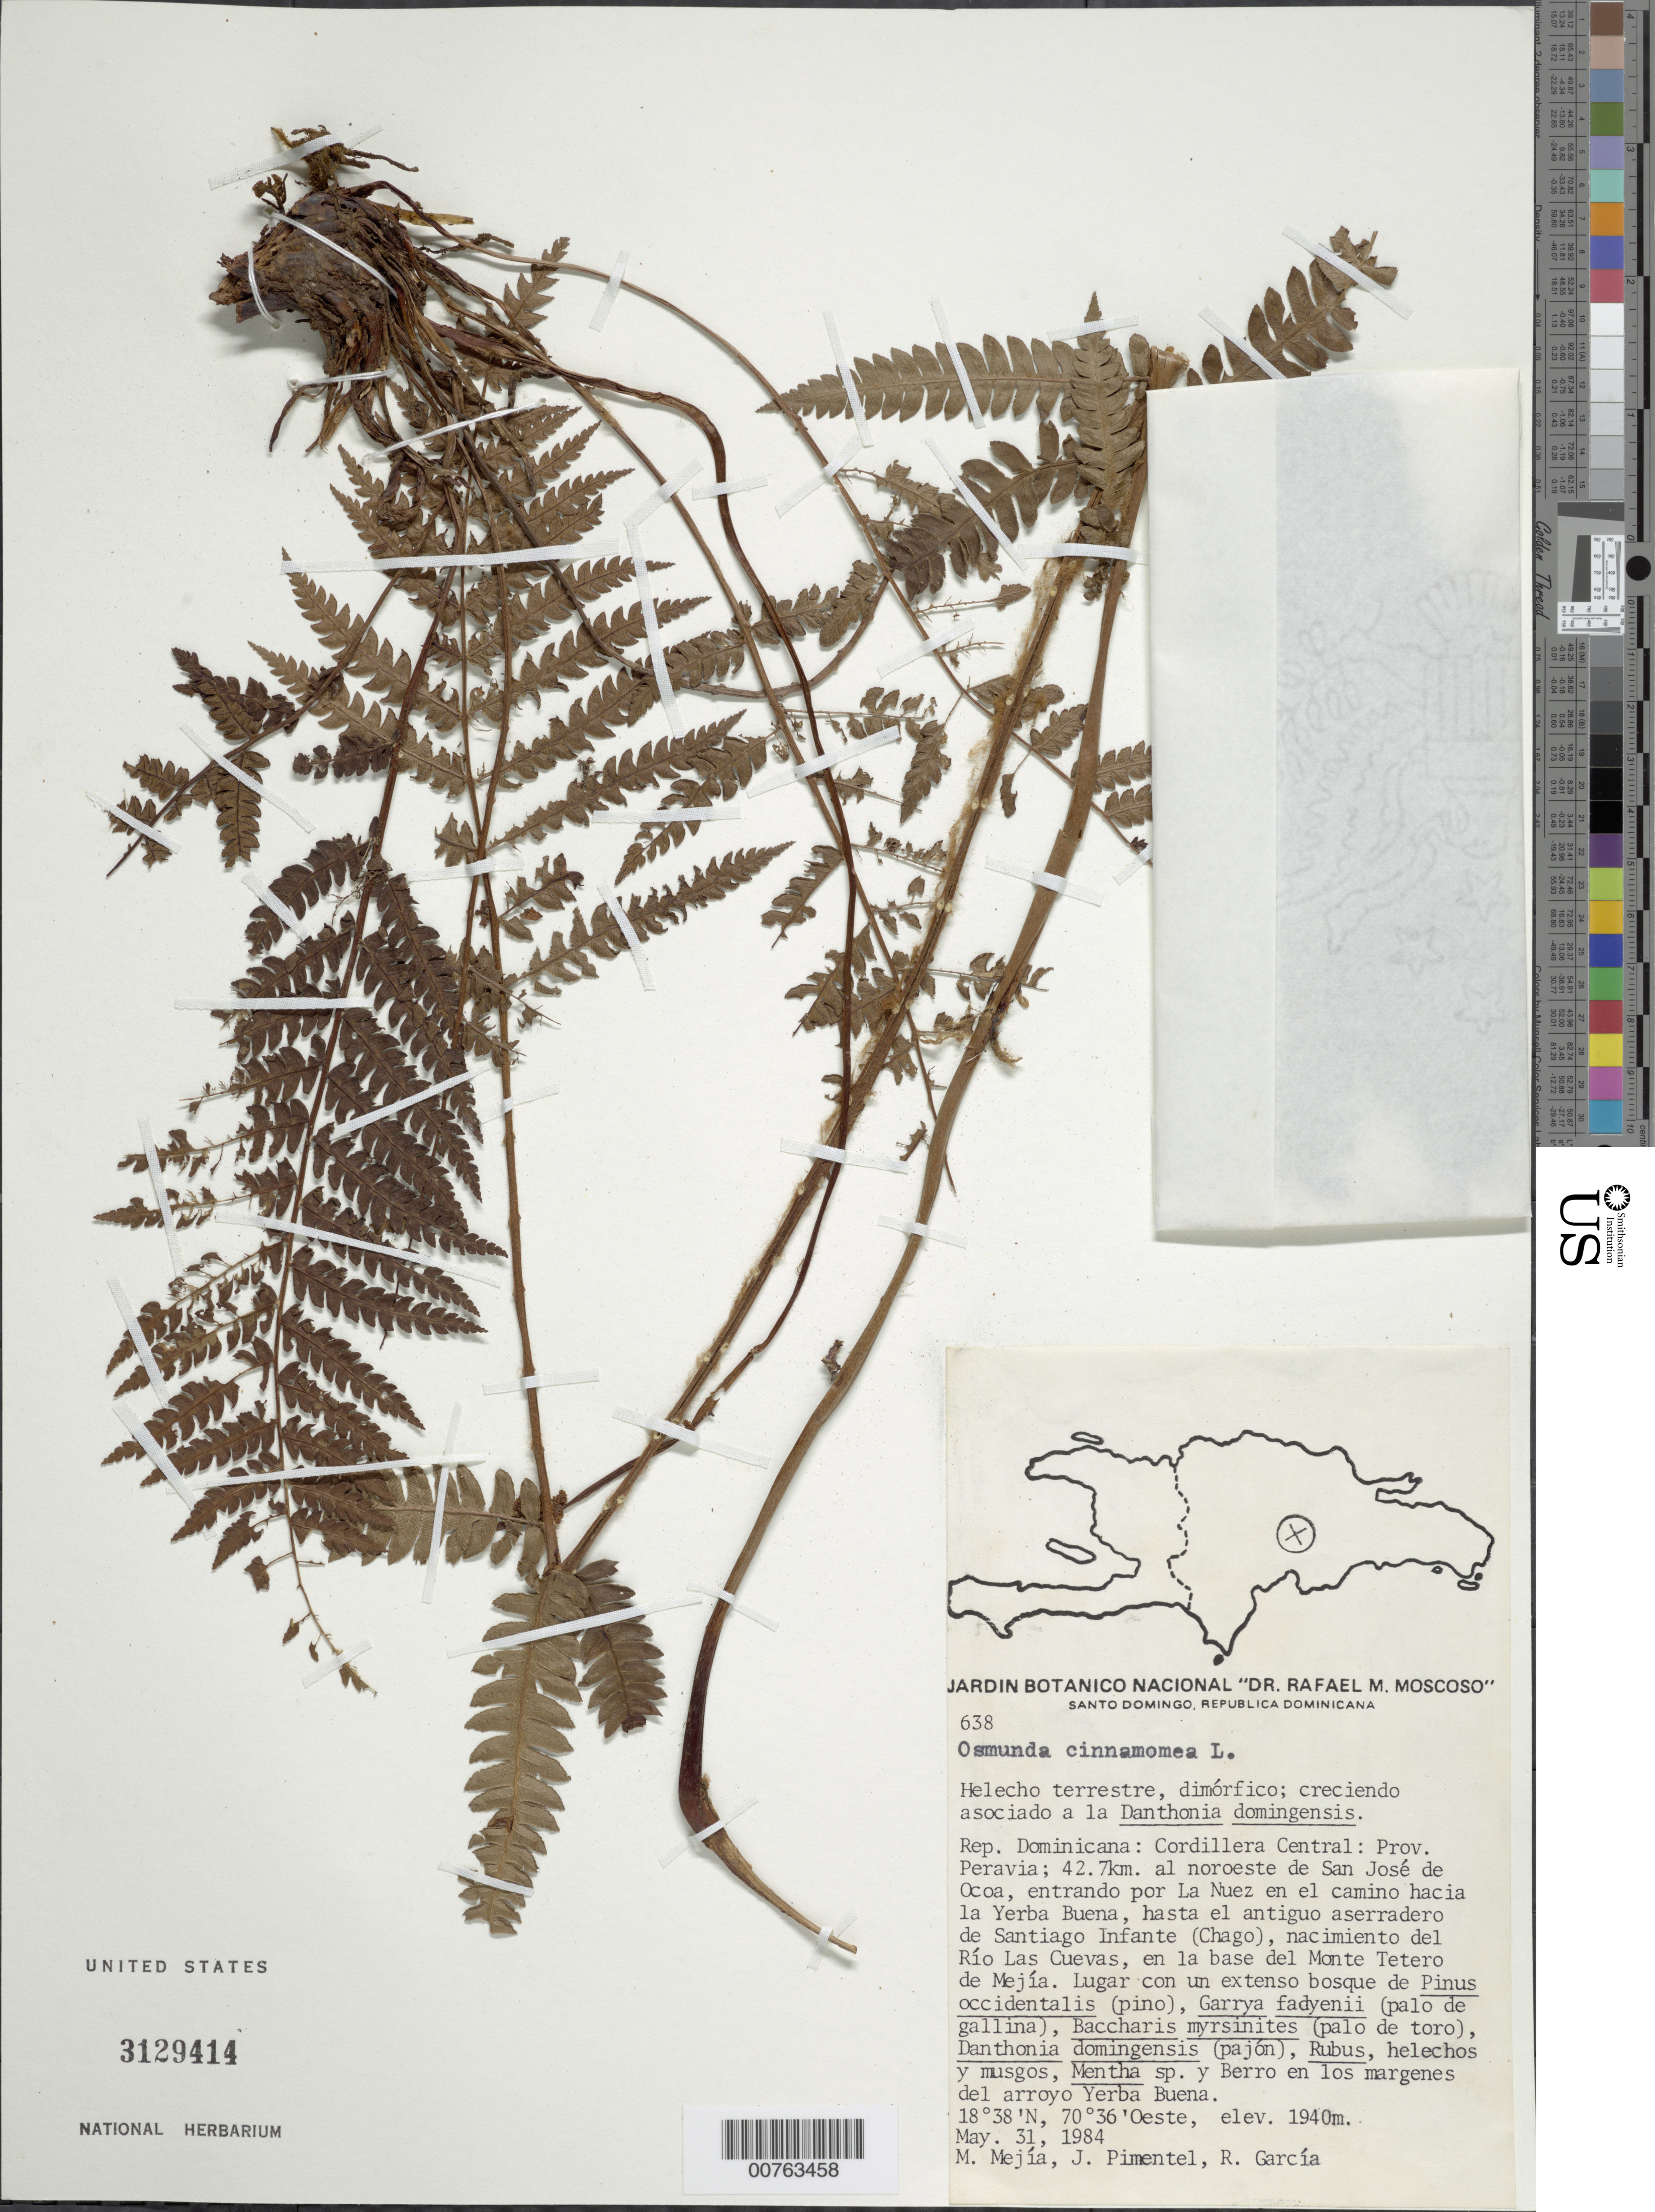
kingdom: Plantae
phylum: Tracheophyta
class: Polypodiopsida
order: Osmundales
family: Osmundaceae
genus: Osmundastrum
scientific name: Osmundastrum cinnamomeum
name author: (L.) C. Presl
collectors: M. Mejia, J. Pimentel & R. G. García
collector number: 638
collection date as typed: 31 May 1984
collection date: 1984-05-31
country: Dominican Republic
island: Hispaniola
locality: Cordillera Central, Provincia Peravia, 42.7 km al NE de San José de Ocoa, entrando por la Nuez en el camino hacia la Yerba Buena, hasta el antiguo aserradero de Santiago Infante (Chago), base del Monte Tetero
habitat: Bosque de Pinus occidentalis, Garrya, Baccharis, Danthonia, Rubus, helechos y musgos, Mentha y Berro a orillas del arroyo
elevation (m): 1940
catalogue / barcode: US 3129414